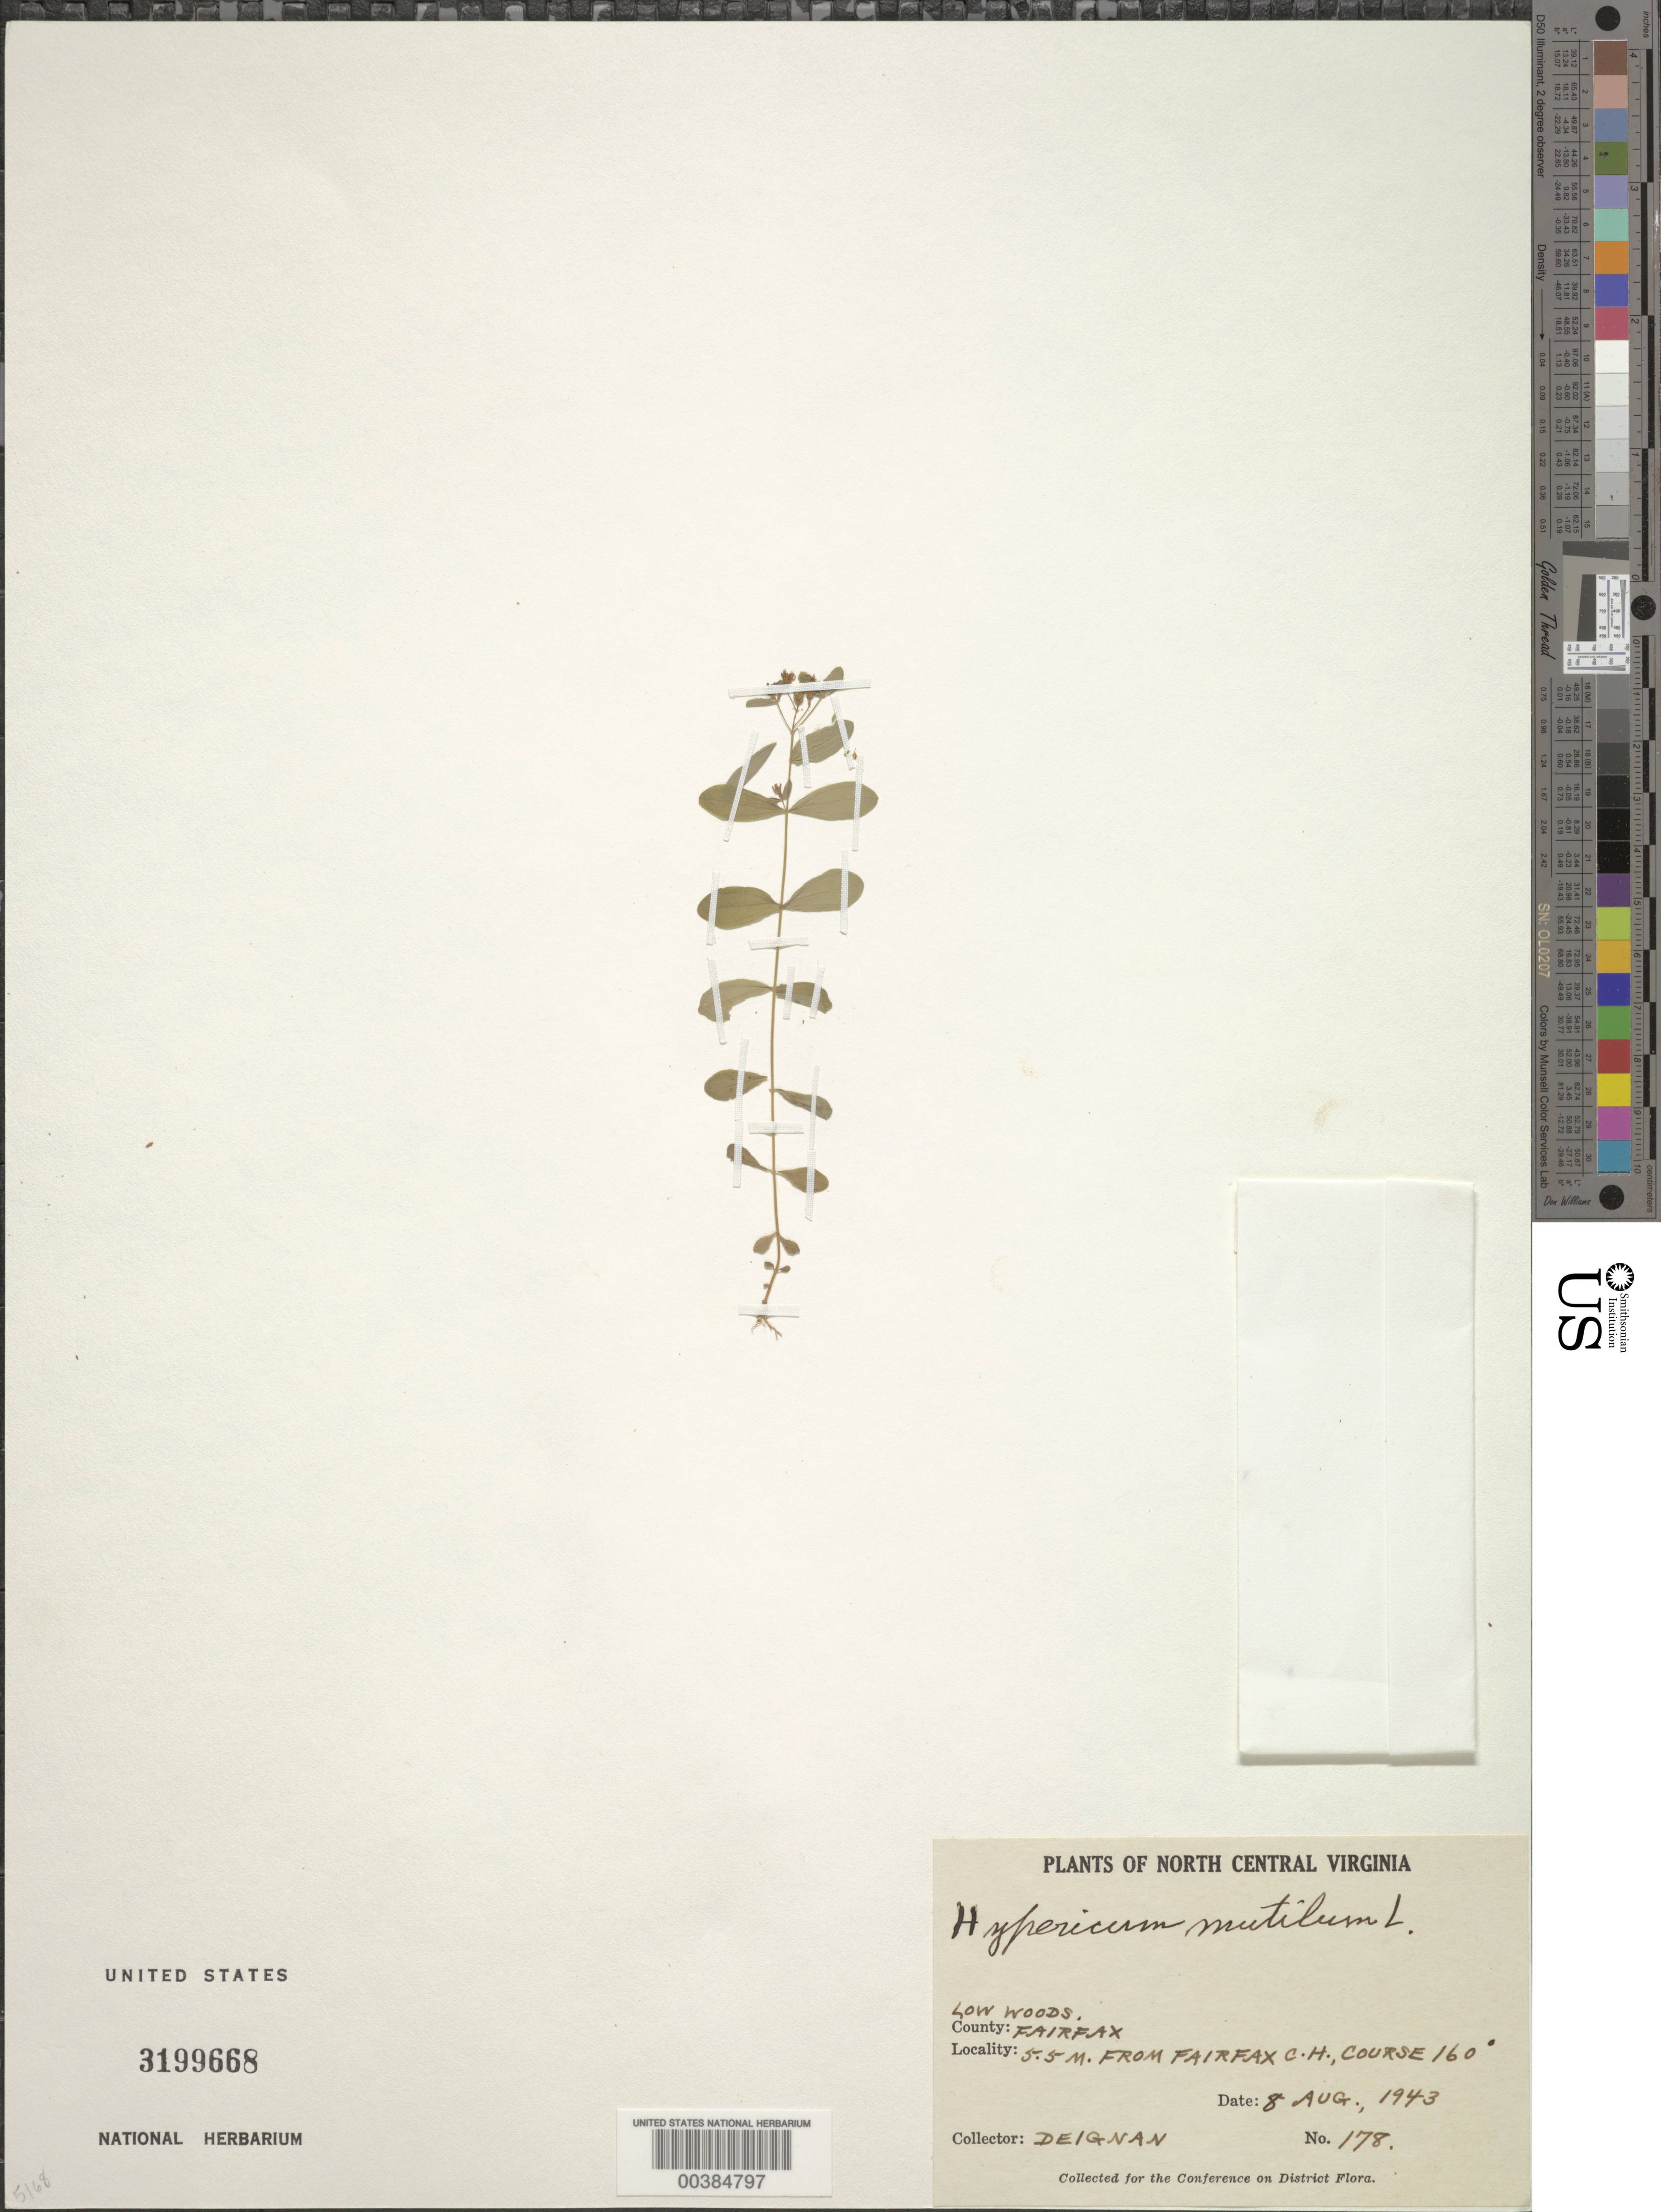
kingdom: Plantae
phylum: Tracheophyta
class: Magnoliopsida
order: Malpighiales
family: Hypericaceae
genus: Hypericum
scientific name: Hypericum mutilum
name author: L.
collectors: H. Deignan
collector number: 178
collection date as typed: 08 Aug 1943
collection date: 1943-08-08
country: United States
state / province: Virginia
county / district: Fairfax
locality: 5.5 M from Fairfax County Court House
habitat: Low woods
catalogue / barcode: US 3199668